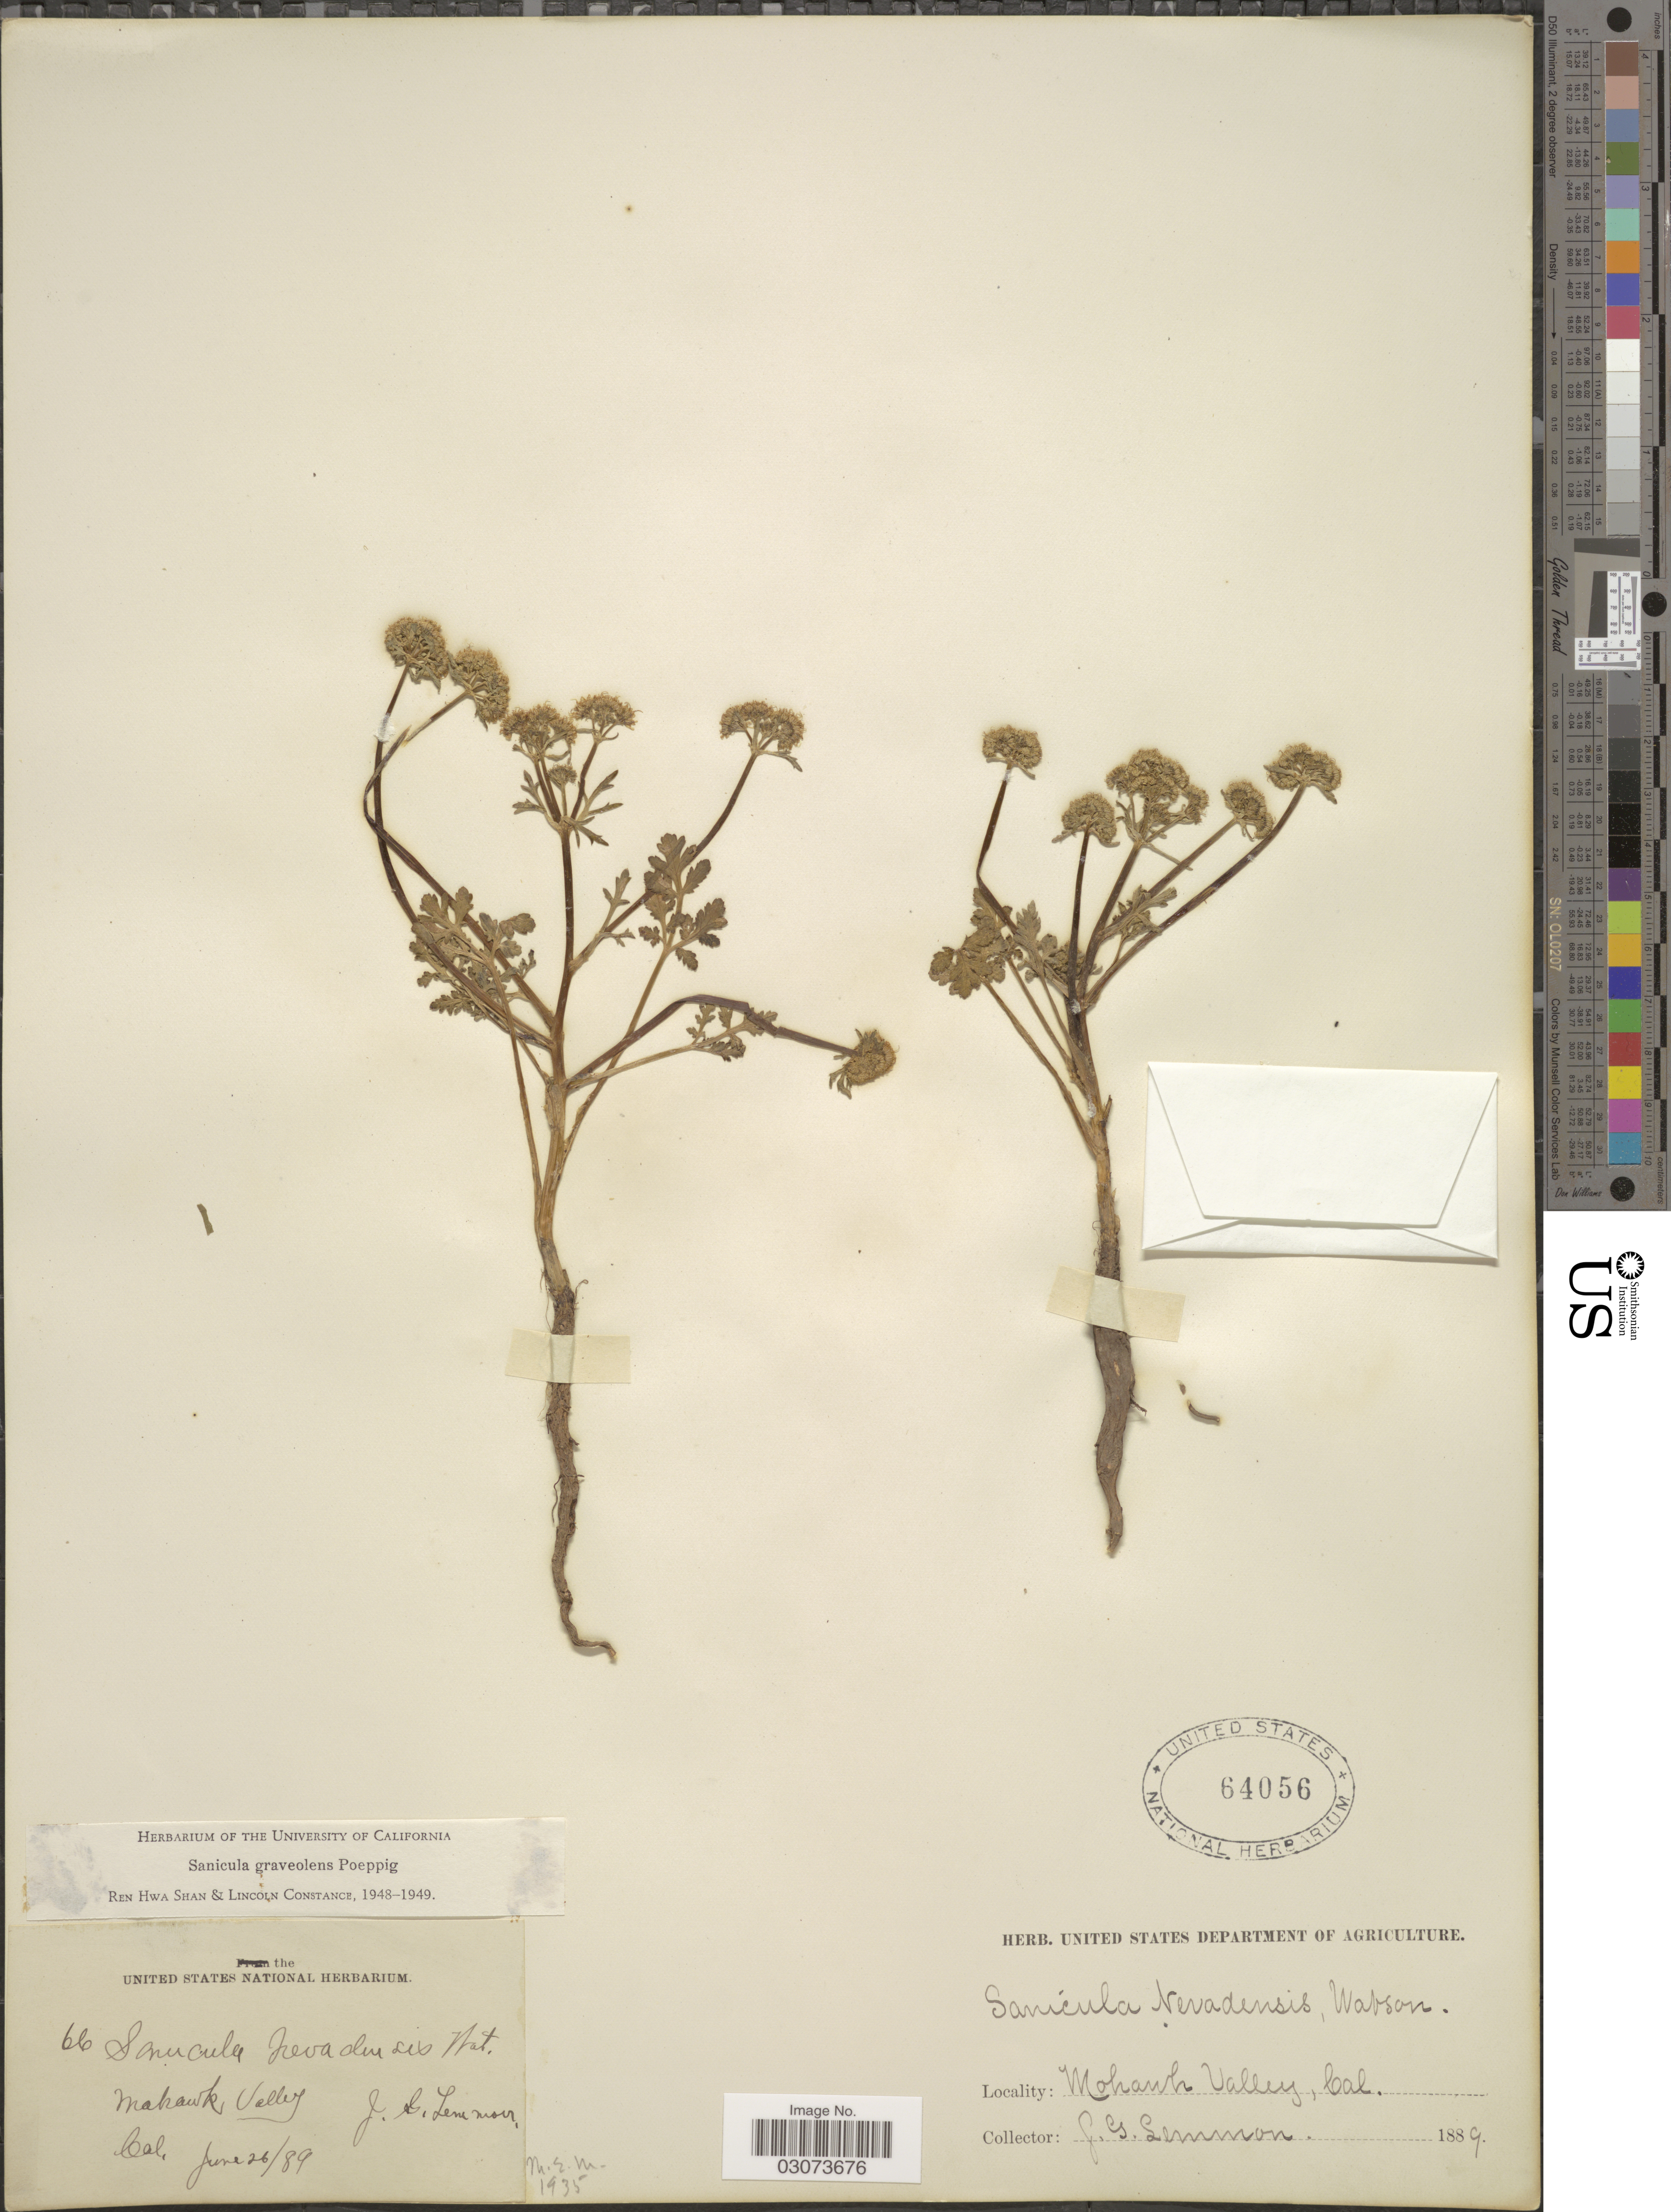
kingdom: Plantae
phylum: Tracheophyta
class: Magnoliopsida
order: Apiales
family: Apiaceae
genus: Sanicula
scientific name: Sanicula graveolens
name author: Poepp. ex DC.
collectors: J. Lemmon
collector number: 66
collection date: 1889-06-26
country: United States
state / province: California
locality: Mohawk Valley.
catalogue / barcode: US 64056